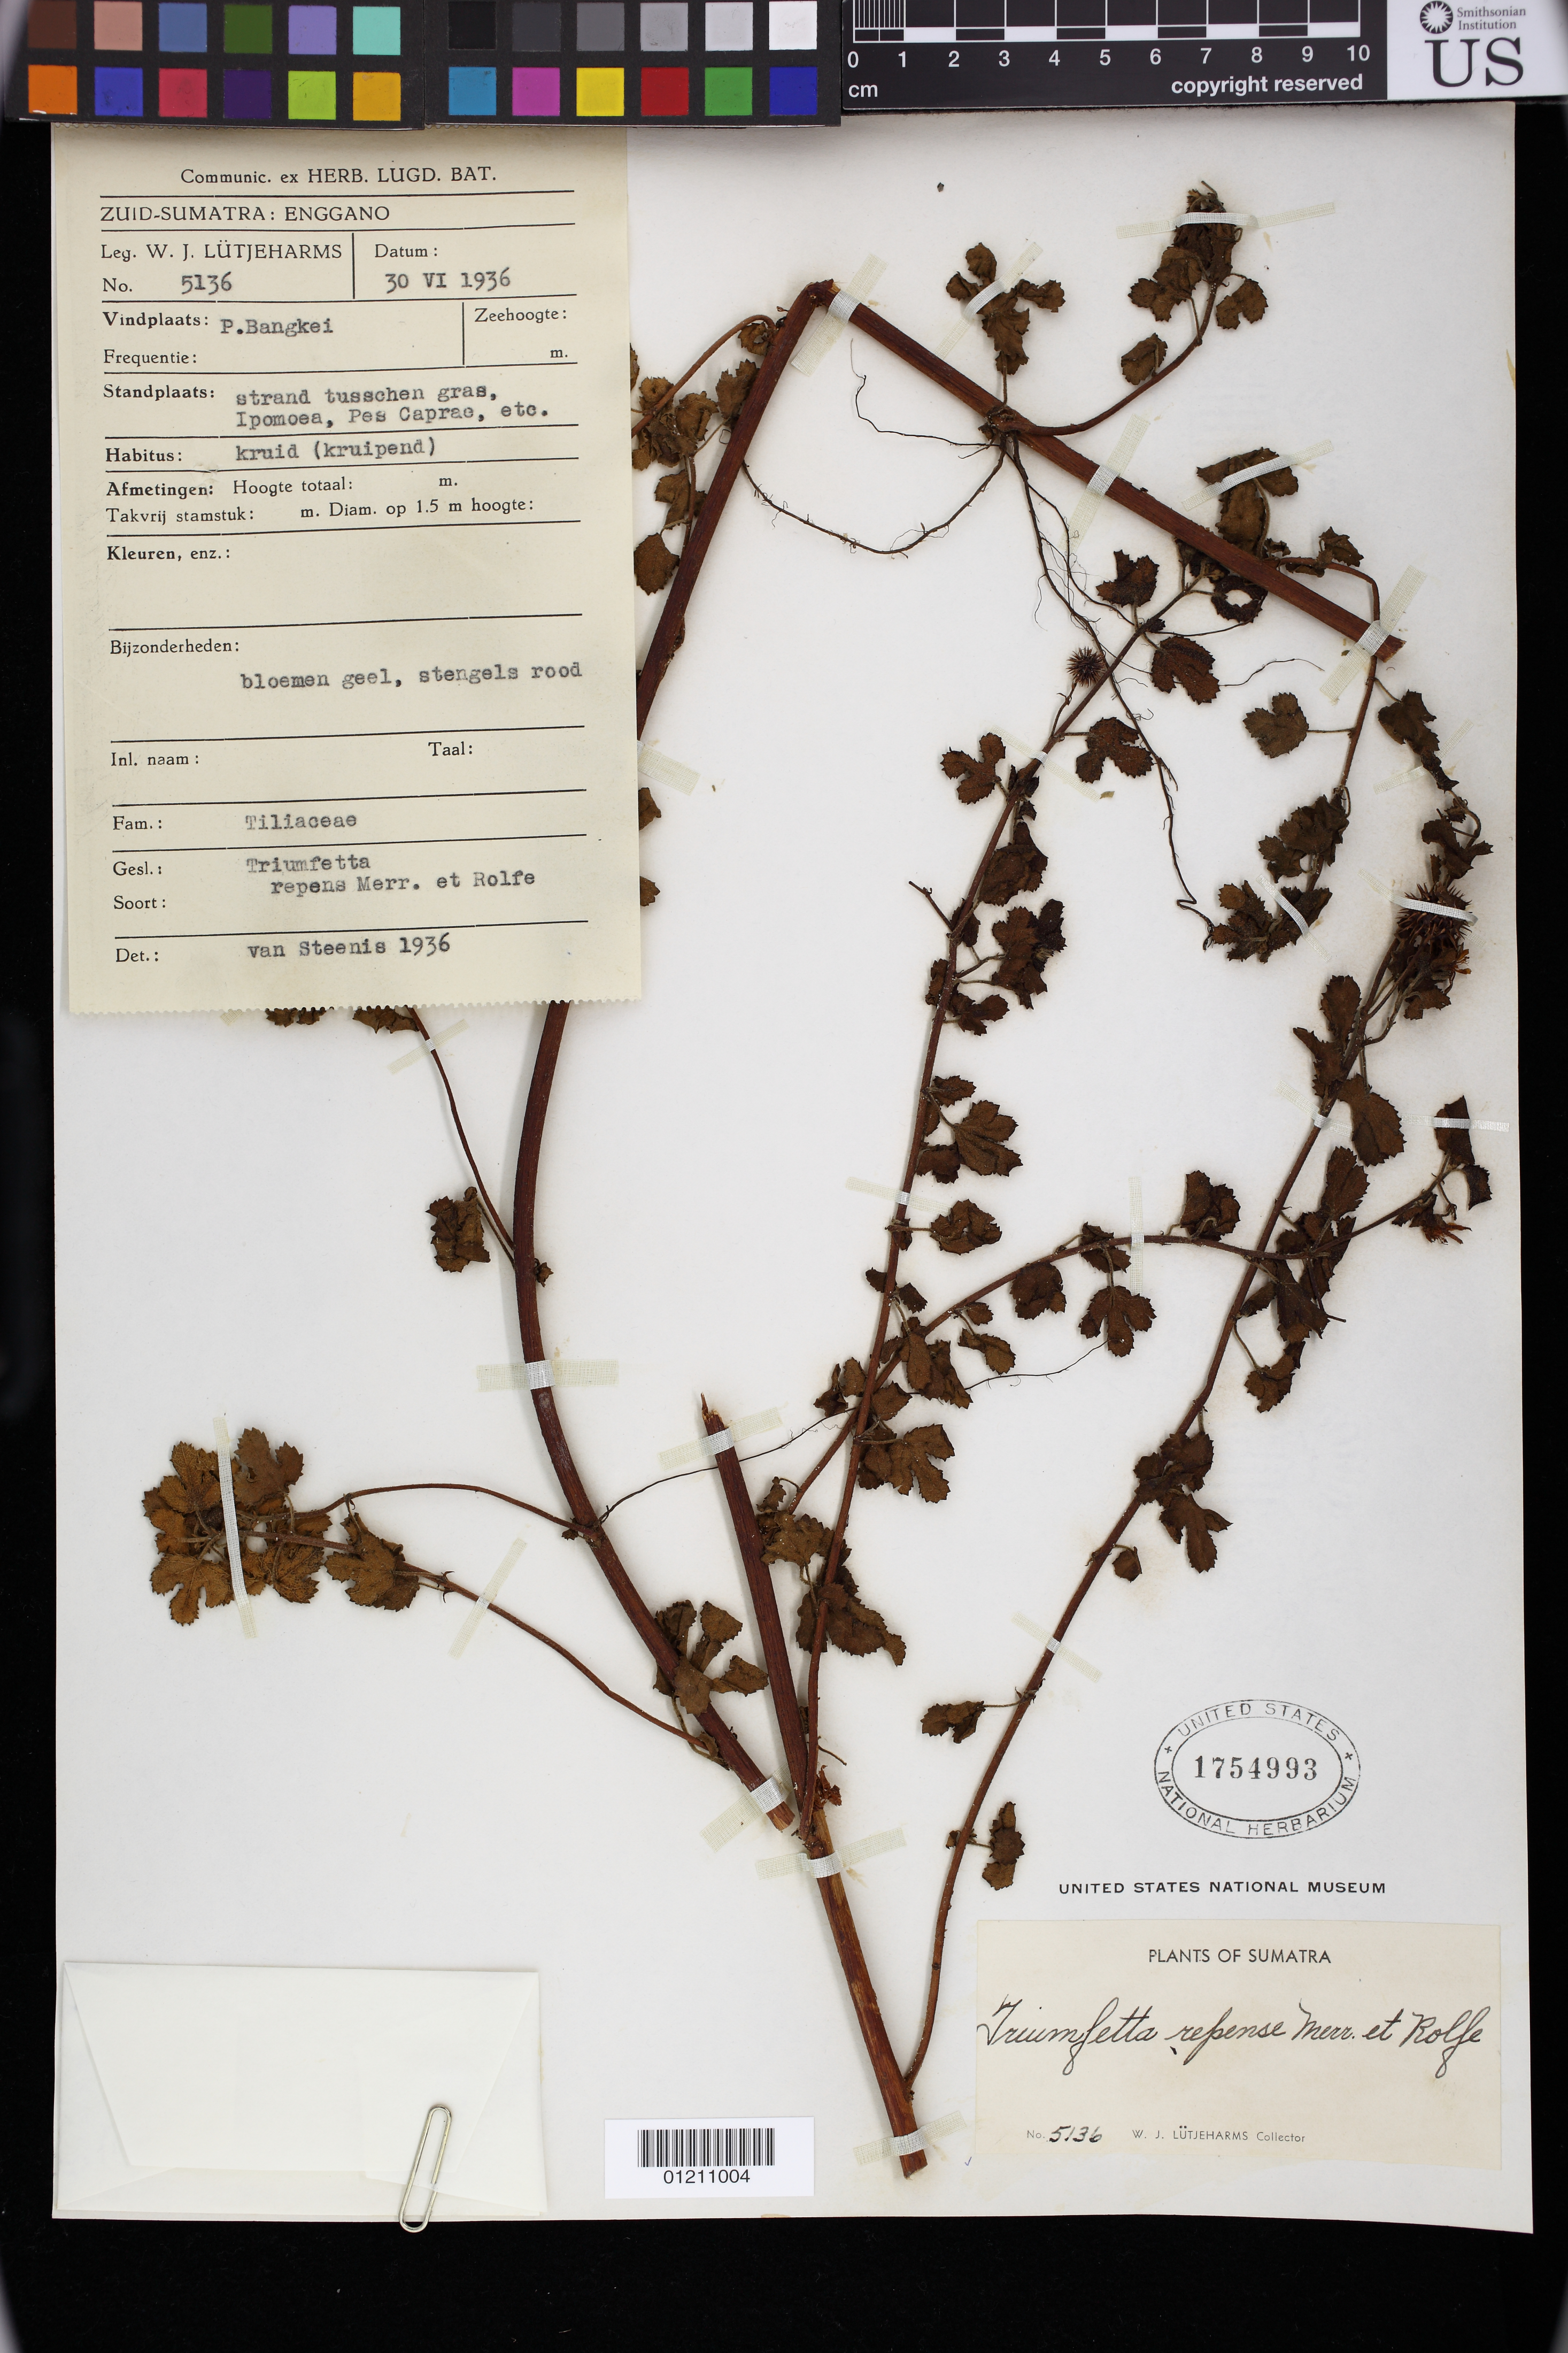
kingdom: Plantae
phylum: Tracheophyta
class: Magnoliopsida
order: Malvales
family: Malvaceae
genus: Triumfetta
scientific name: Triumfetta repens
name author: (Blume) Merr. & Rolfe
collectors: W. Lutjeharms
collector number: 5136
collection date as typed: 30 Jun 1936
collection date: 1936-06-30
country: Indonesia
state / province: Sumatra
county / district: Bengkulu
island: Enggano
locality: Zuid-Sumatra: Enggano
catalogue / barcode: US 1754993